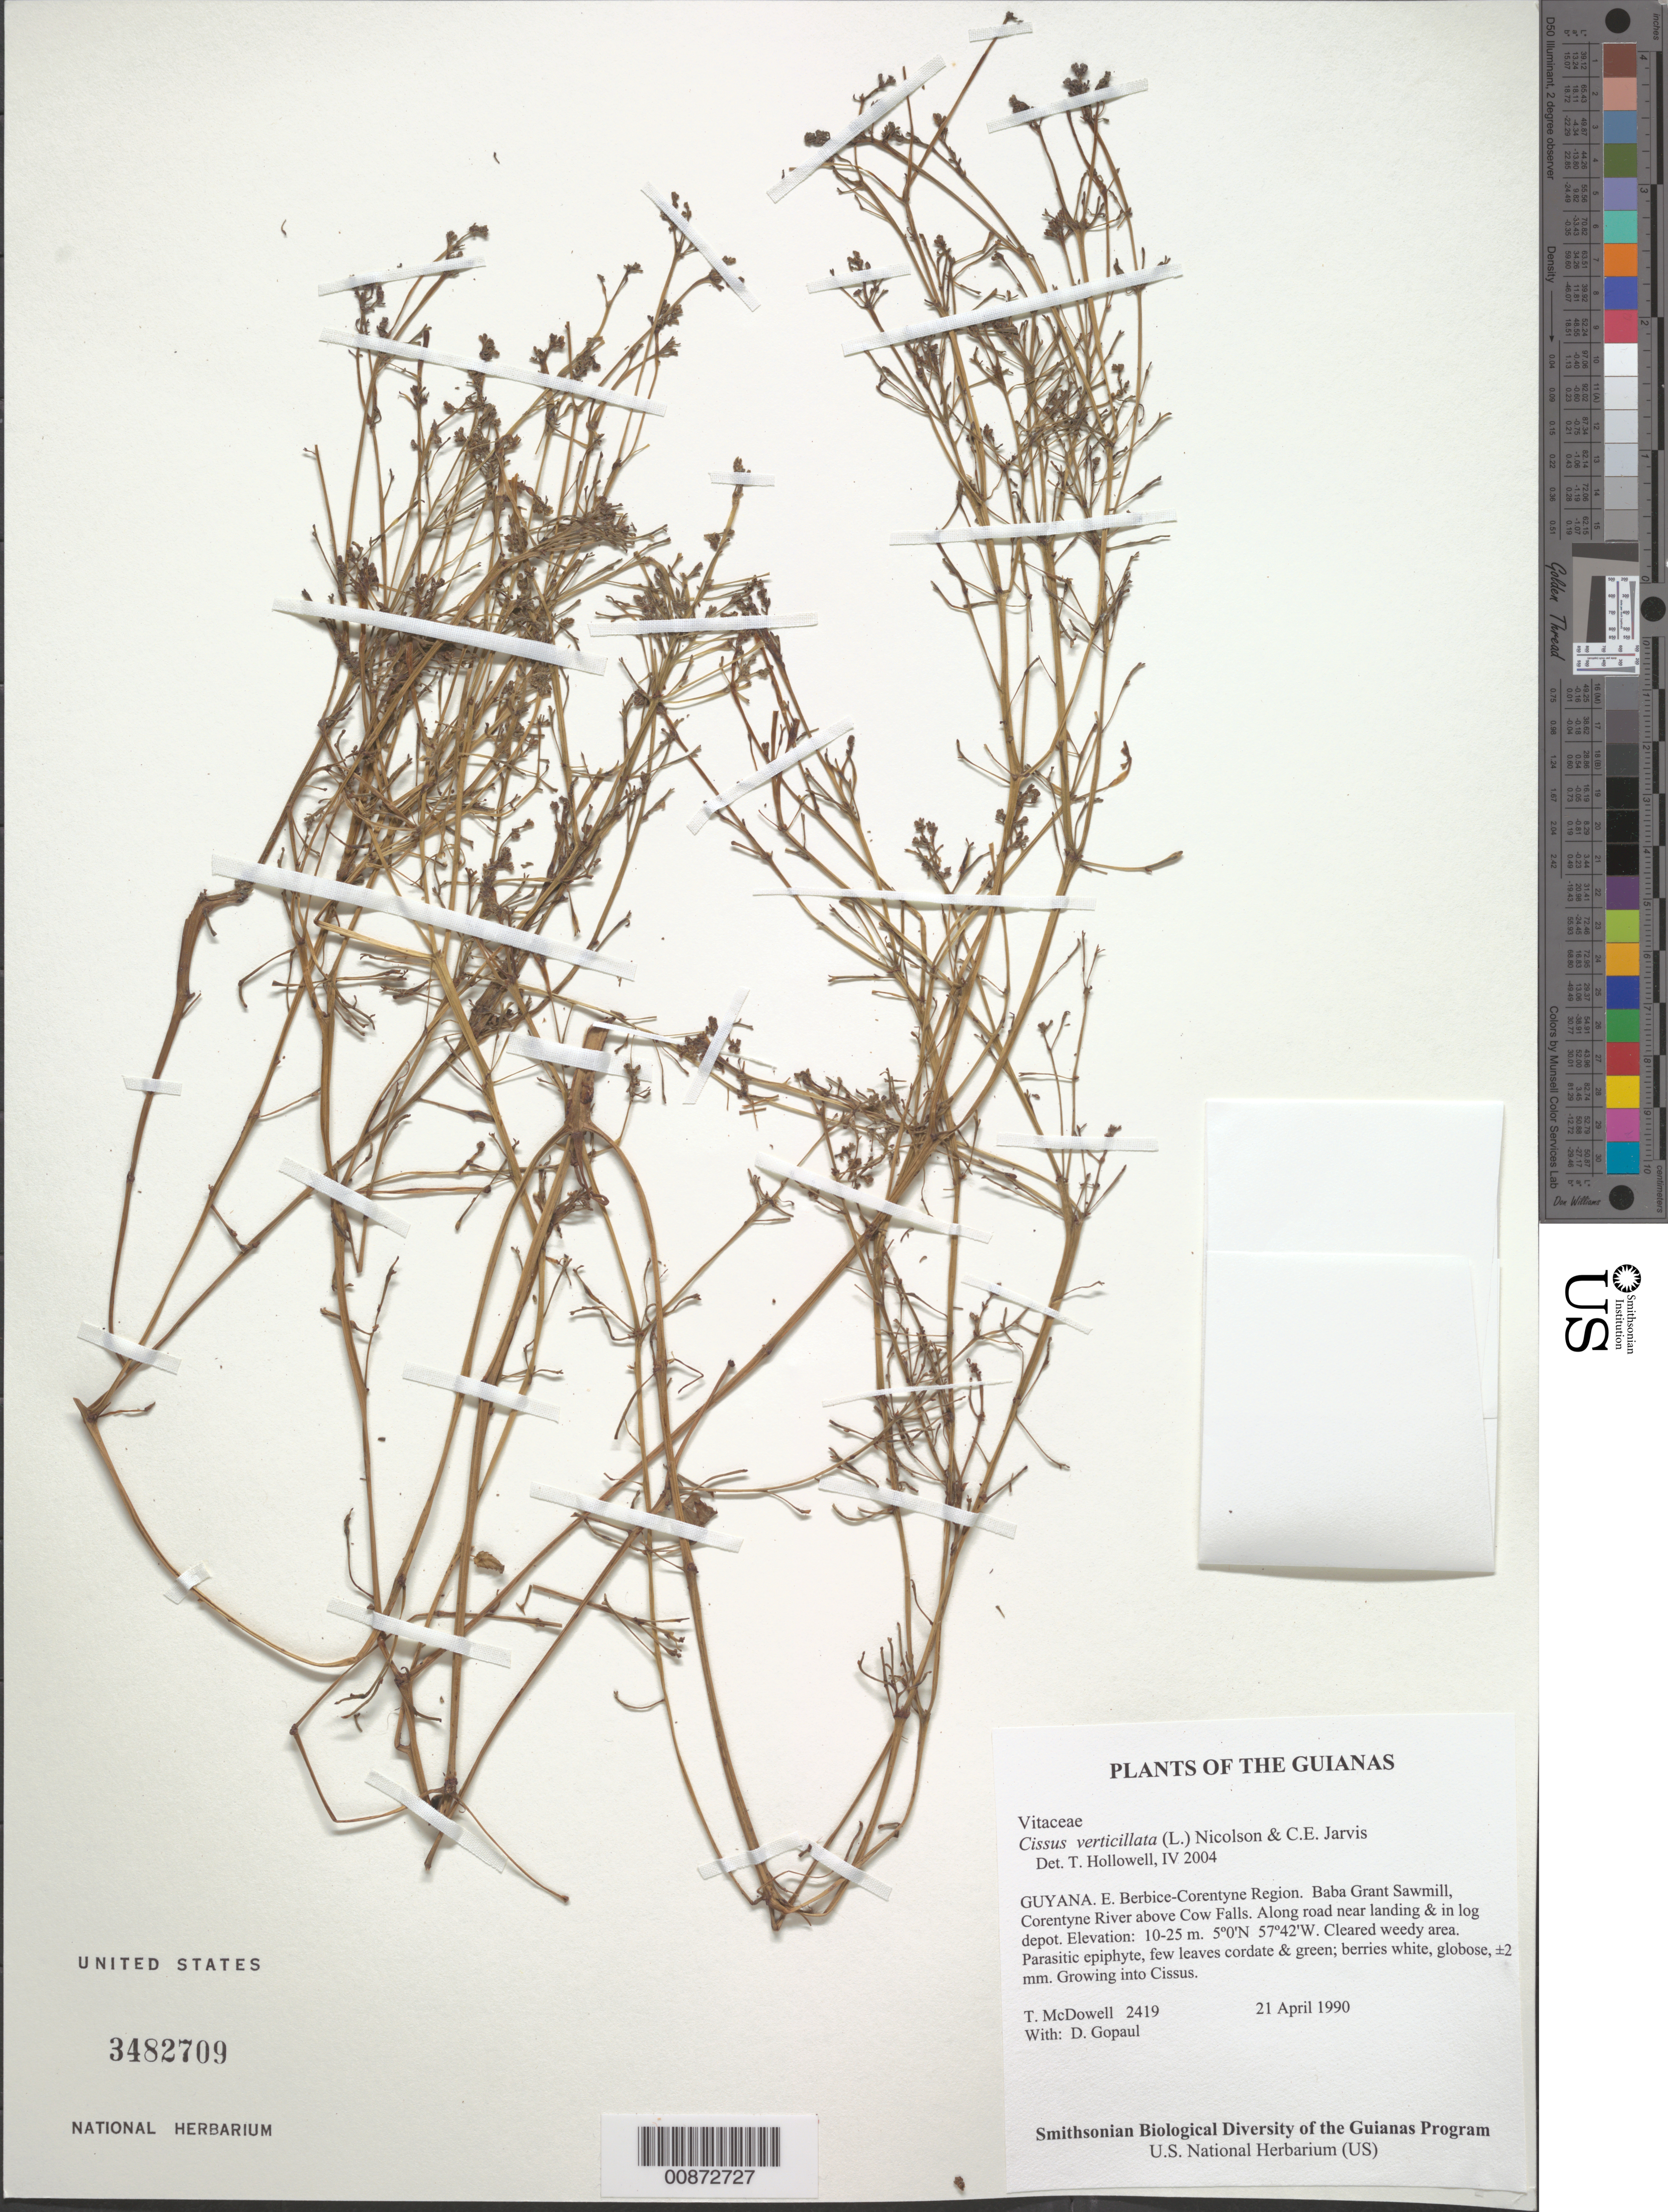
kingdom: Plantae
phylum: Tracheophyta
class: Magnoliopsida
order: Vitales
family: Vitaceae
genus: Cissus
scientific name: Cissus verticillata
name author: (L.) Nicolson & C.E. Jarvis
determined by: Hollowell, T. H., (BOT), Smithsonian Institution - National Museum of Natural History (UNITED STATES)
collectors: T. McDowell & D. Gopaul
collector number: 2419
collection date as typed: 21 April 1990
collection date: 1990-04-21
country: Guyana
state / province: E. Berbice-Corentyne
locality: Baba Grant Sawmill, Corentyne River above Cow Falls. Along road near landing & in log depot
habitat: Cleared weedy area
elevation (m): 10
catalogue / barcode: US 3482709